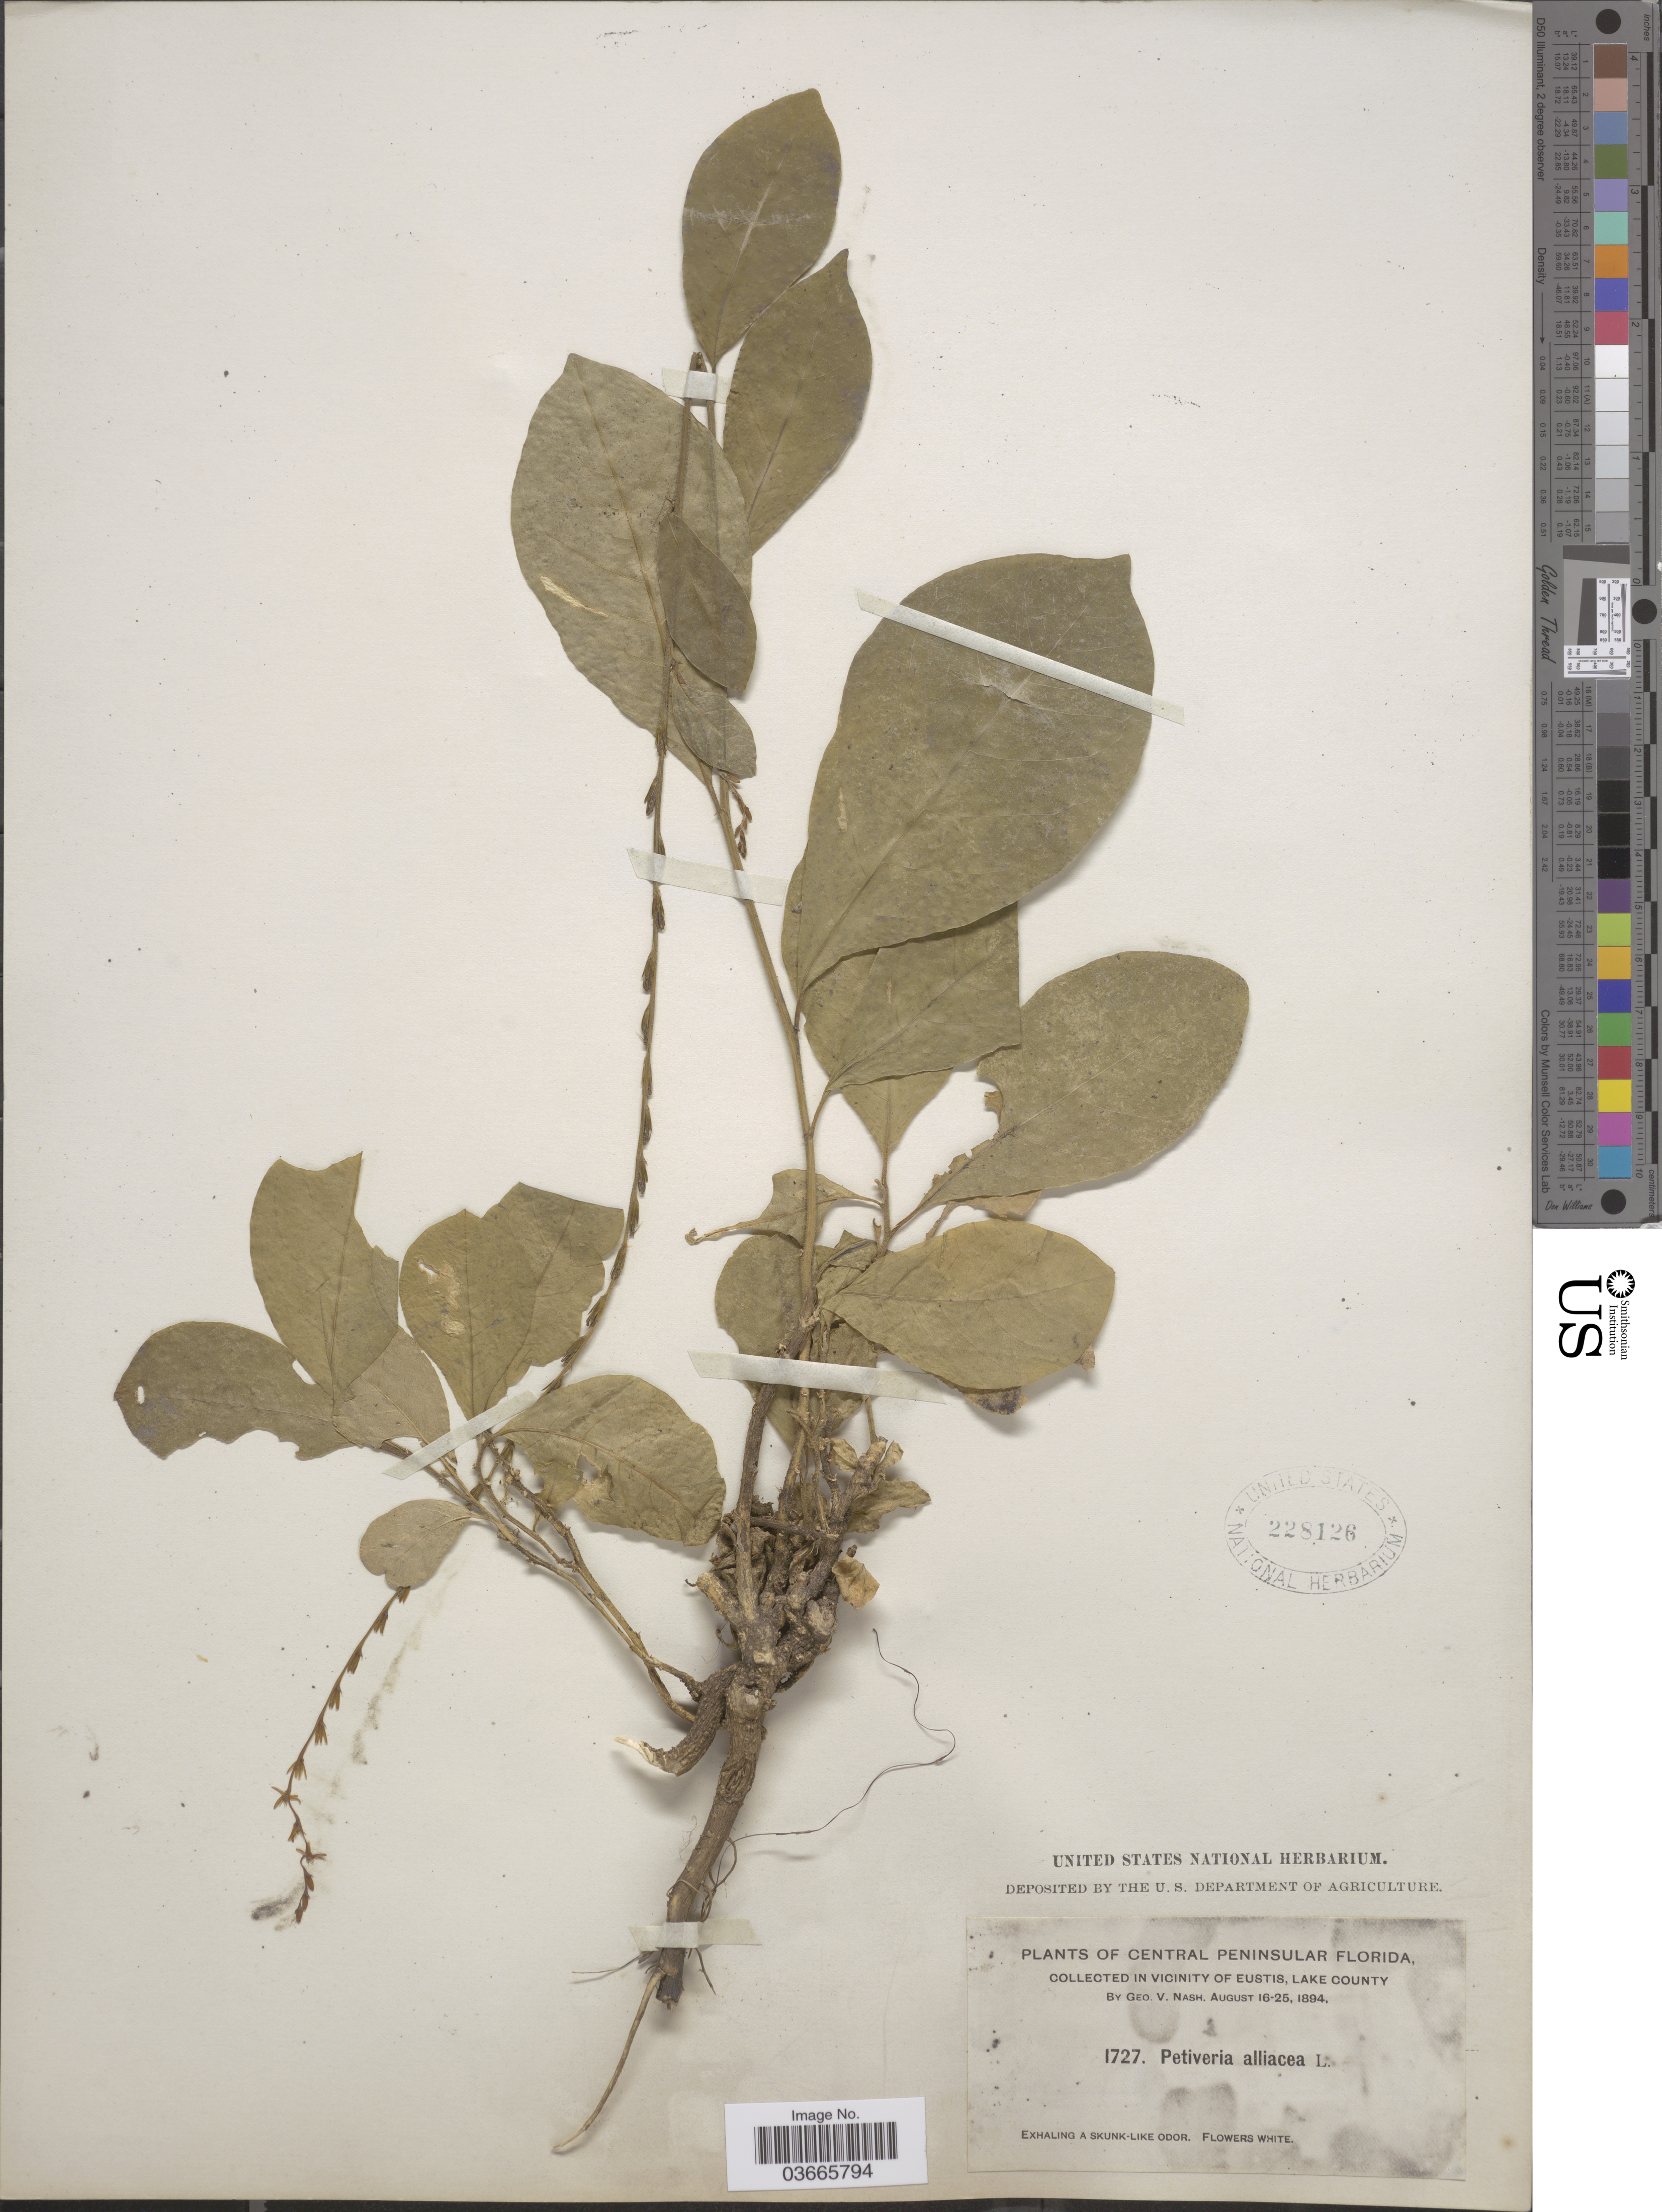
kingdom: Plantae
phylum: Tracheophyta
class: Magnoliopsida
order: Caryophyllales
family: Phytolaccaceae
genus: Petiveria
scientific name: Petiveria alliacea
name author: L.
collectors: G. V. Nash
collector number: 1727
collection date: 1894-08-16/1894-08-24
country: United States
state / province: Florida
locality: Central Peninsular Florida. In Vicinity of Eustis, Lake County.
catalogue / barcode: US 228126